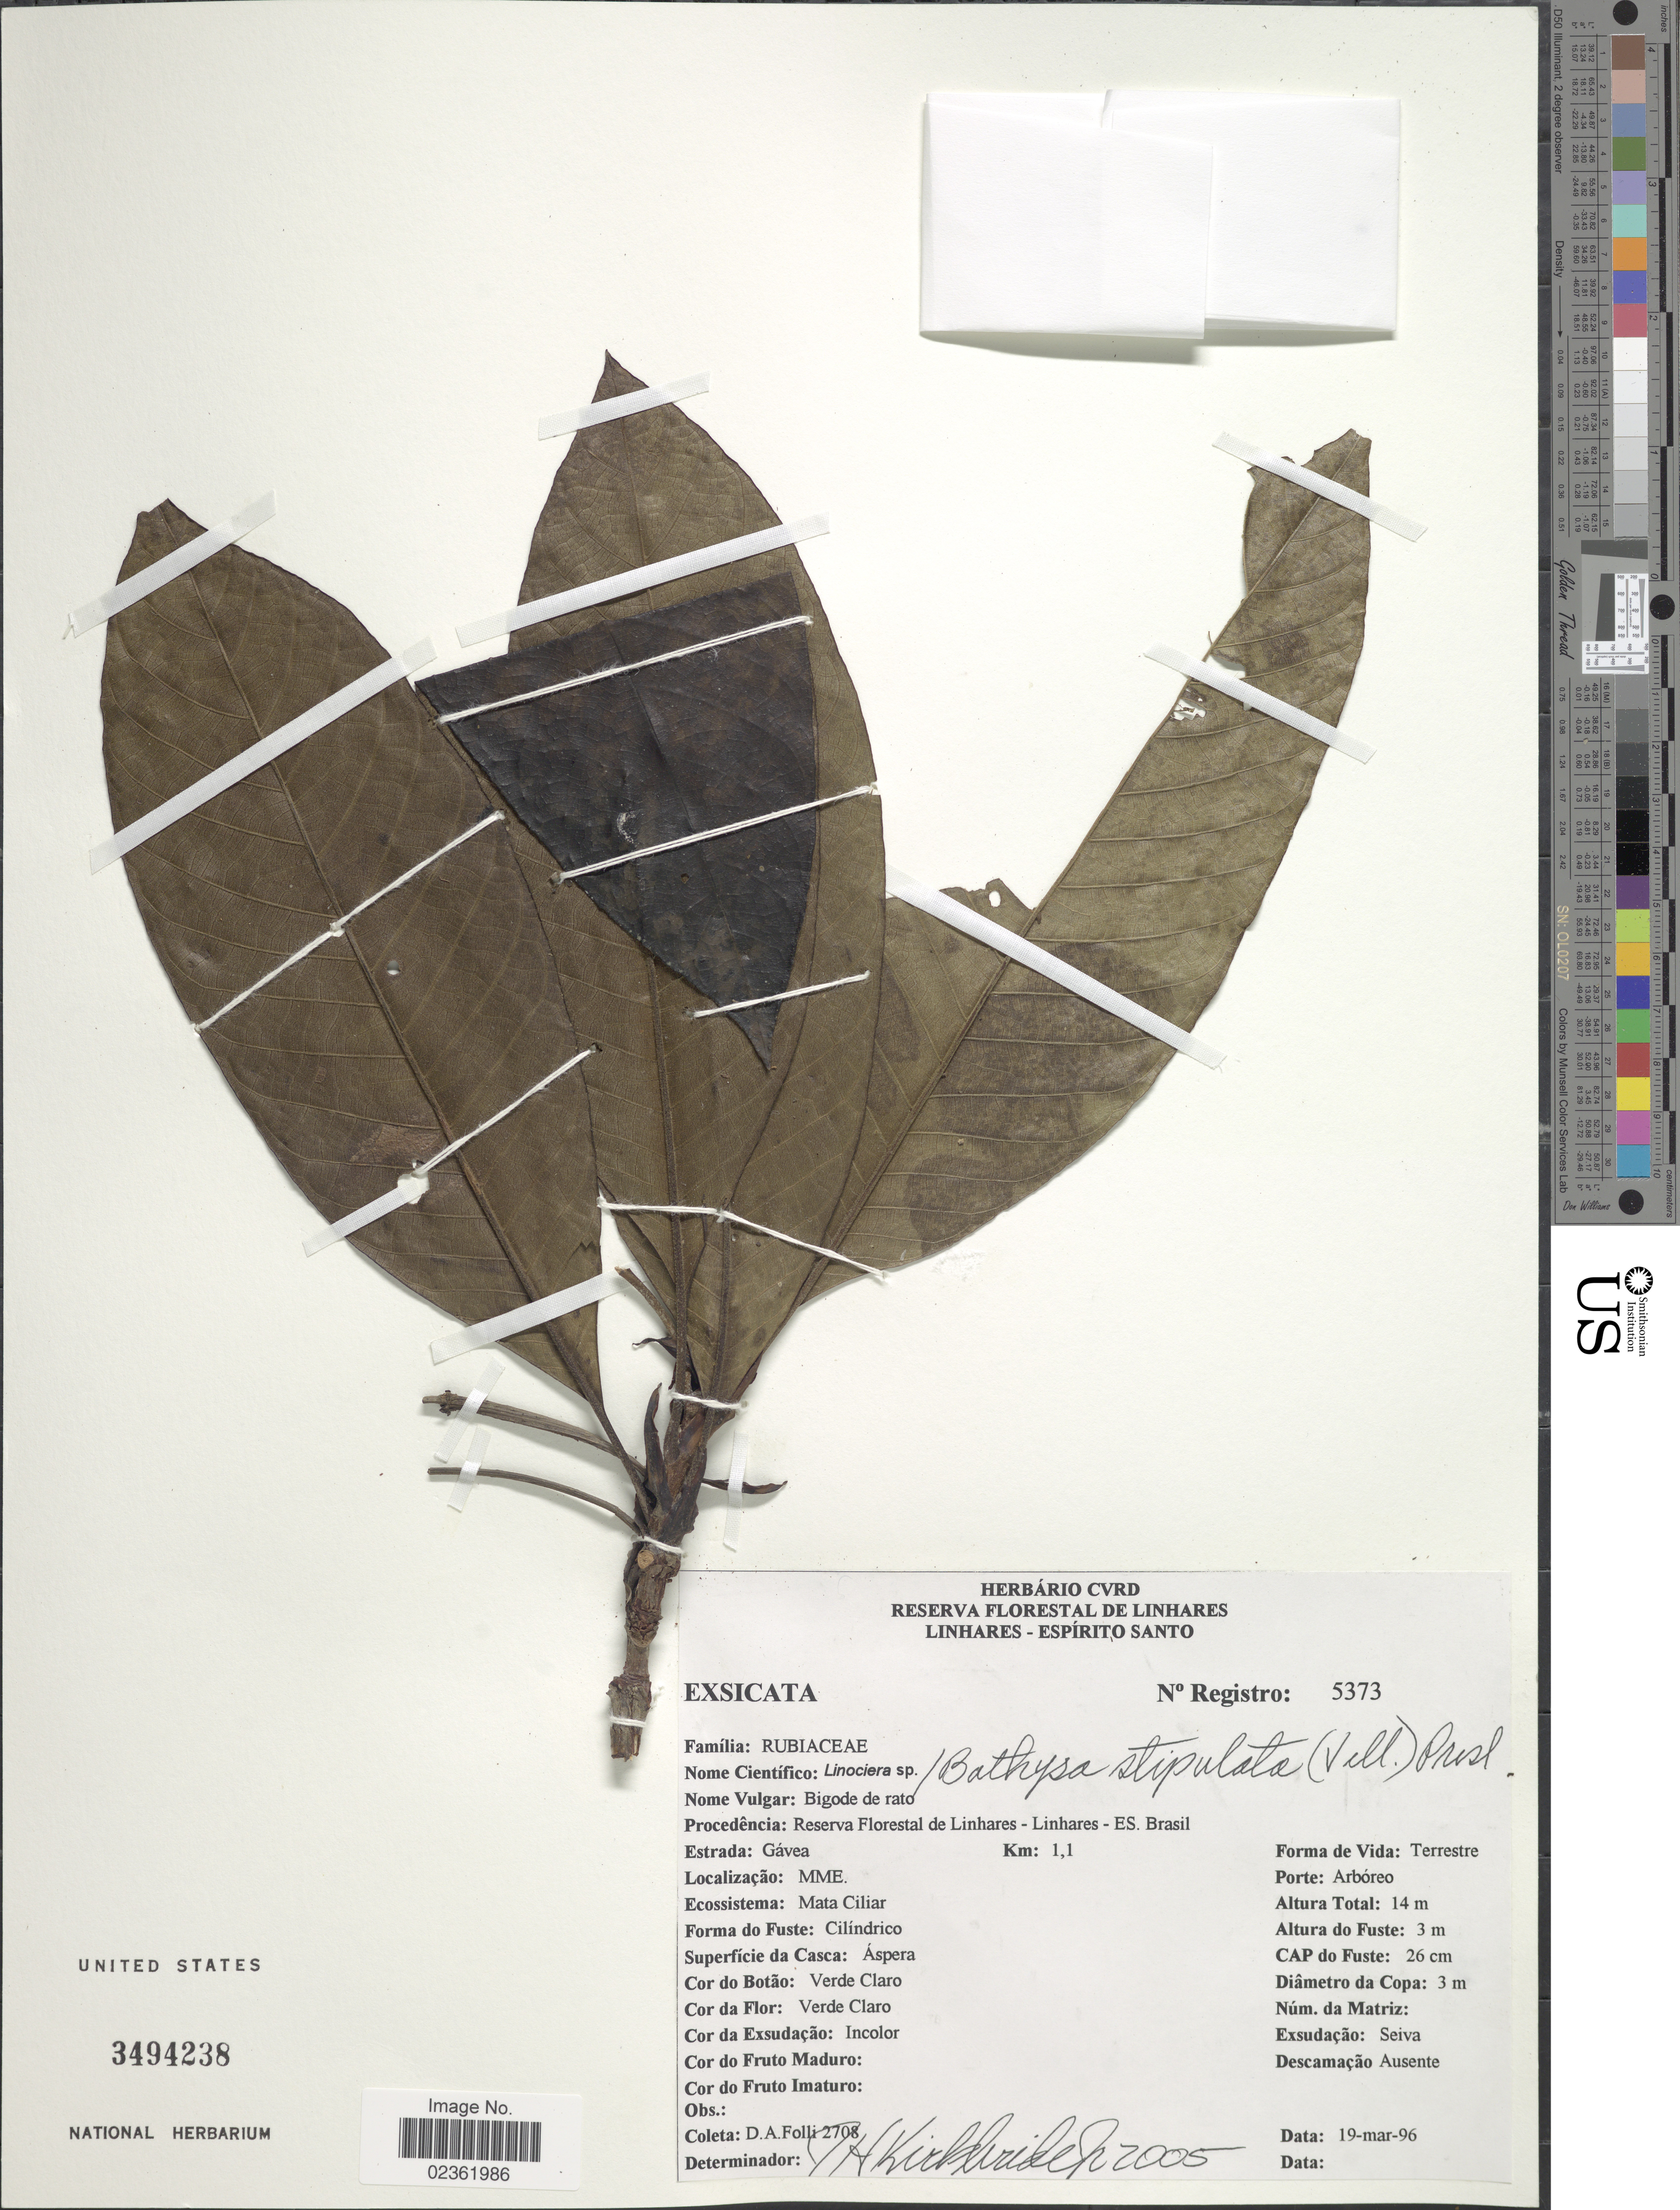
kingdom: Plantae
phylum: Tracheophyta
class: Magnoliopsida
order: Gentianales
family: Rubiaceae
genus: Bathysa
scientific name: Bathysa stipulata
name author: (Vell.) C. Presl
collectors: D. Folli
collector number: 2708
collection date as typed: Transcribed d/m/y: 19/3/96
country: Bolivia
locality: Reserva Florestal de Linhares-Linhares-ES, Estarda: Gavea Km 1.1, MME.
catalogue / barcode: US 3494238